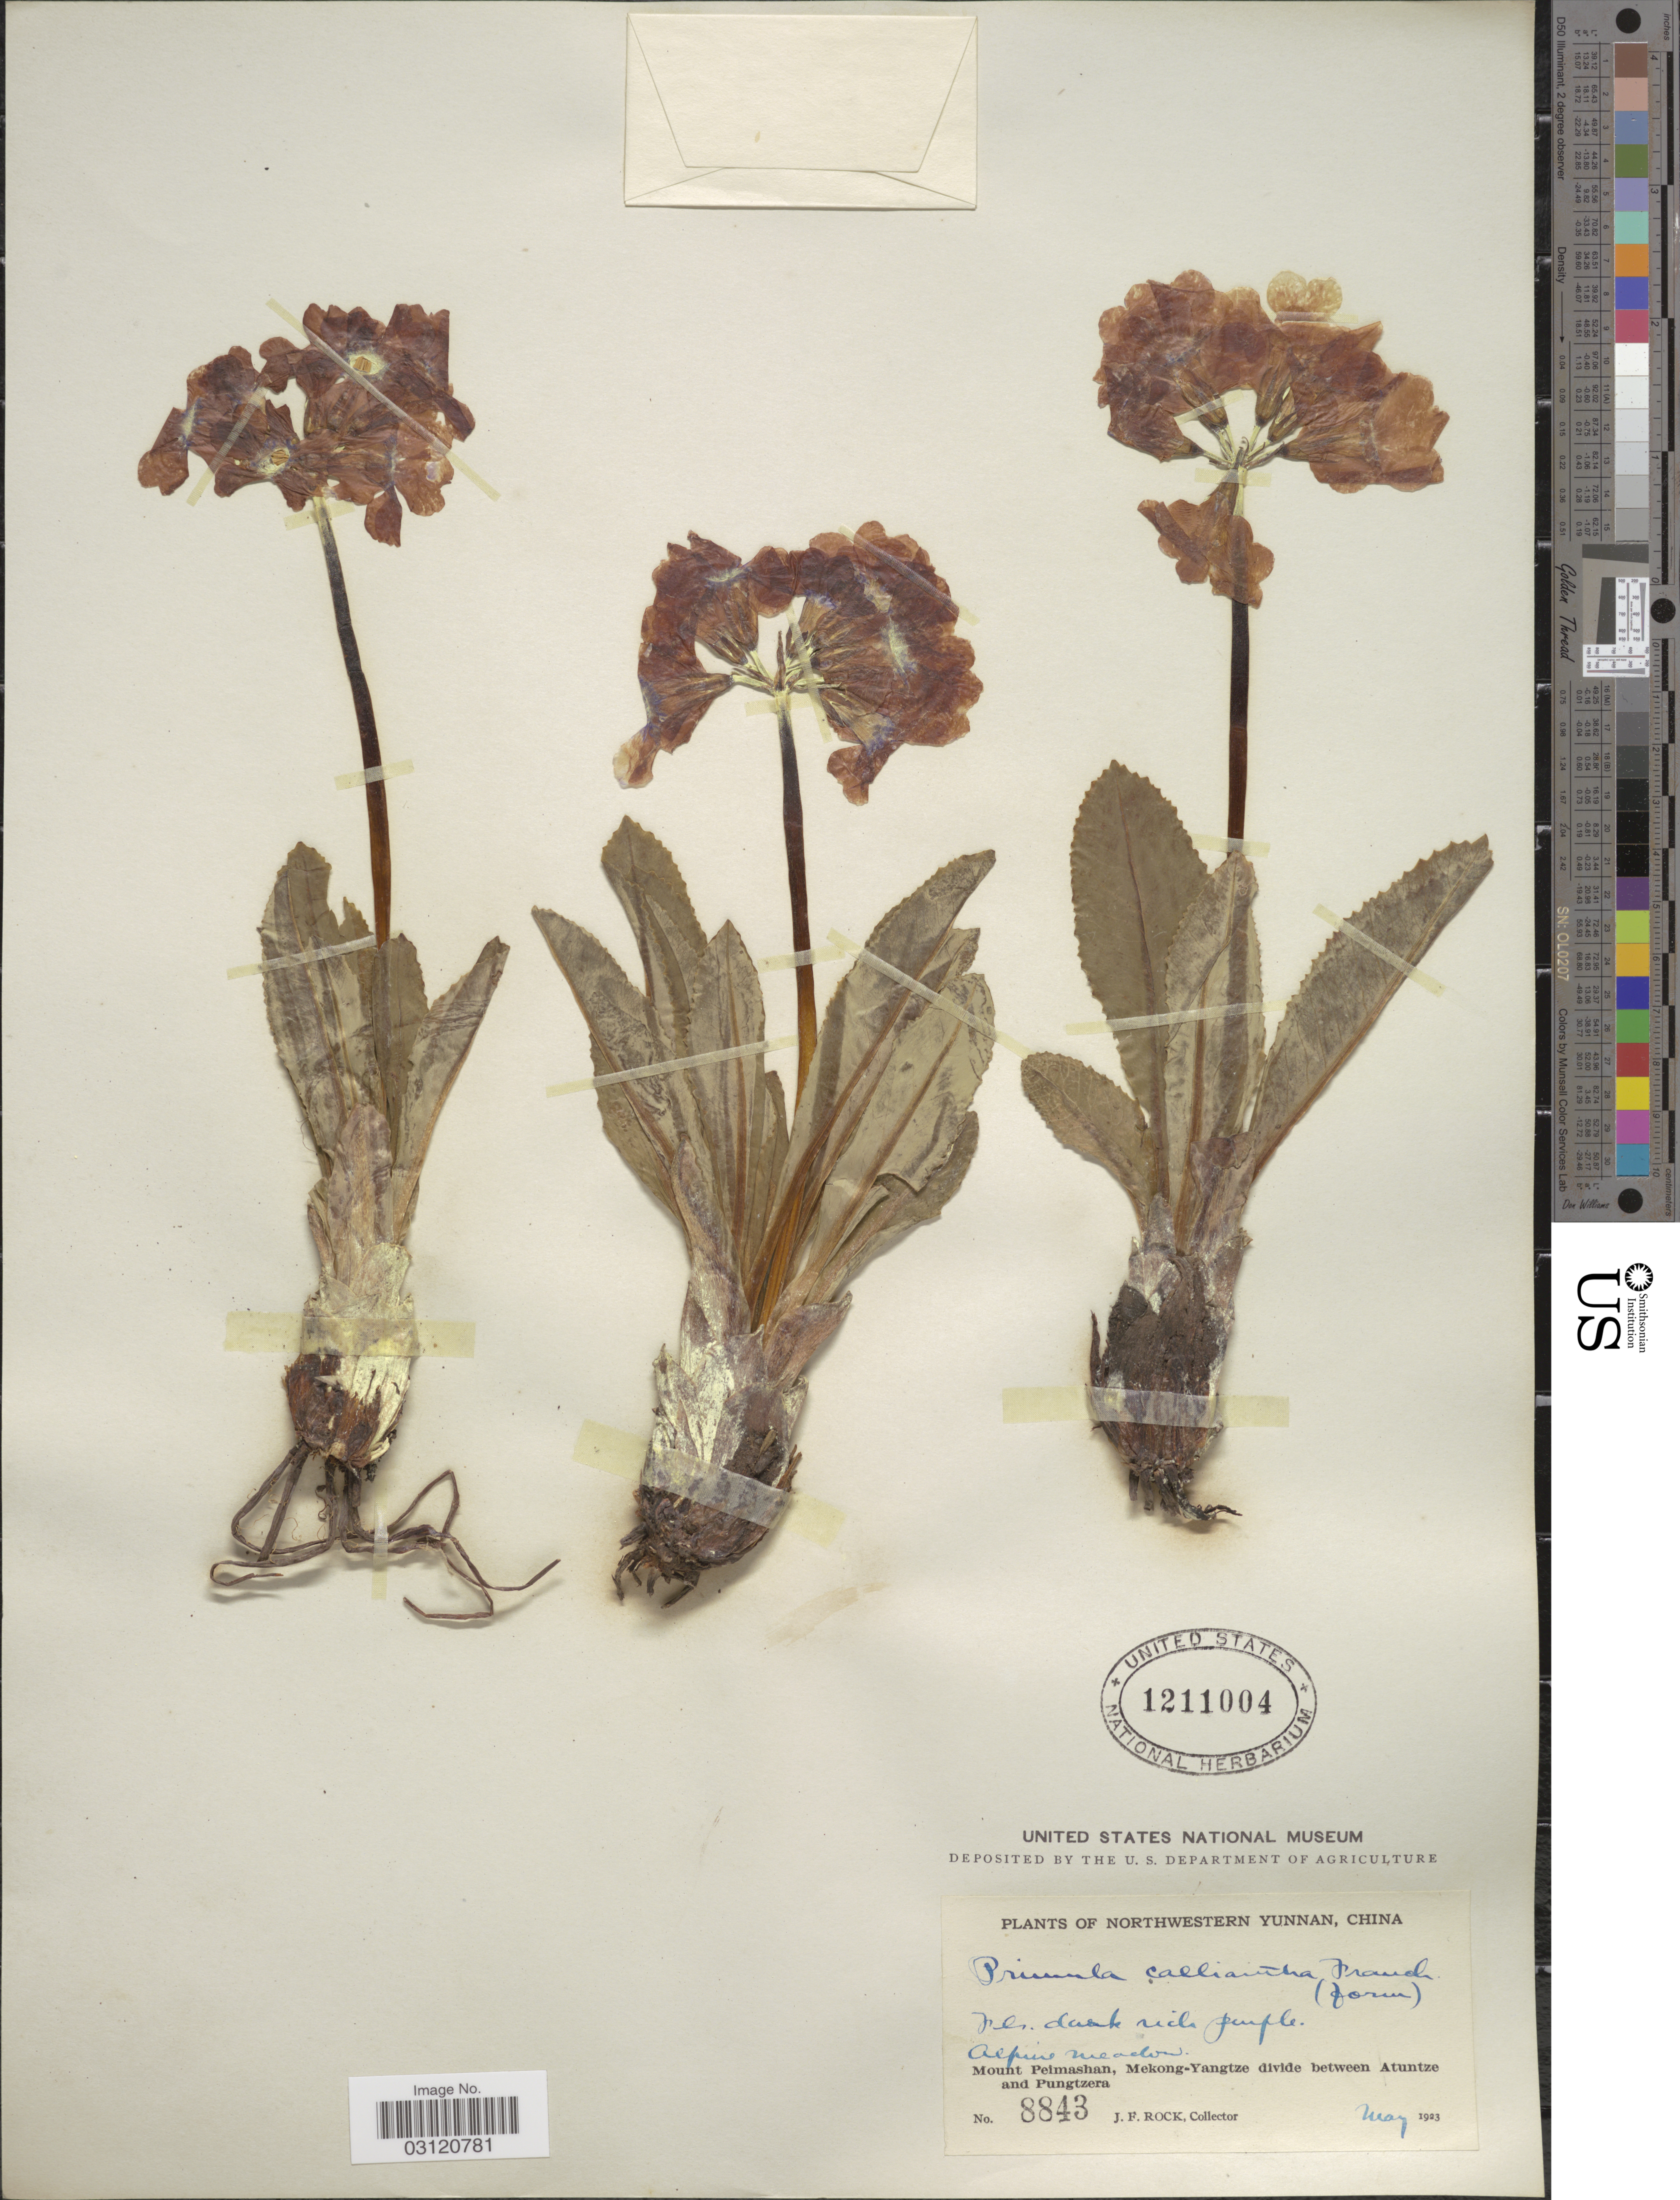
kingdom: Plantae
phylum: Tracheophyta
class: Magnoliopsida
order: Ericales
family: Primulaceae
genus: Primula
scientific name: Primula calliantha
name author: Franch.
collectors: J. Rock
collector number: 8843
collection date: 1923-05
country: China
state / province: Yunnan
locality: Northwestern Yunnan. Mount Peimashan, Mekong-Yangtze divide between Atuntze and Pungtzera.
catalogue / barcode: US 1211004